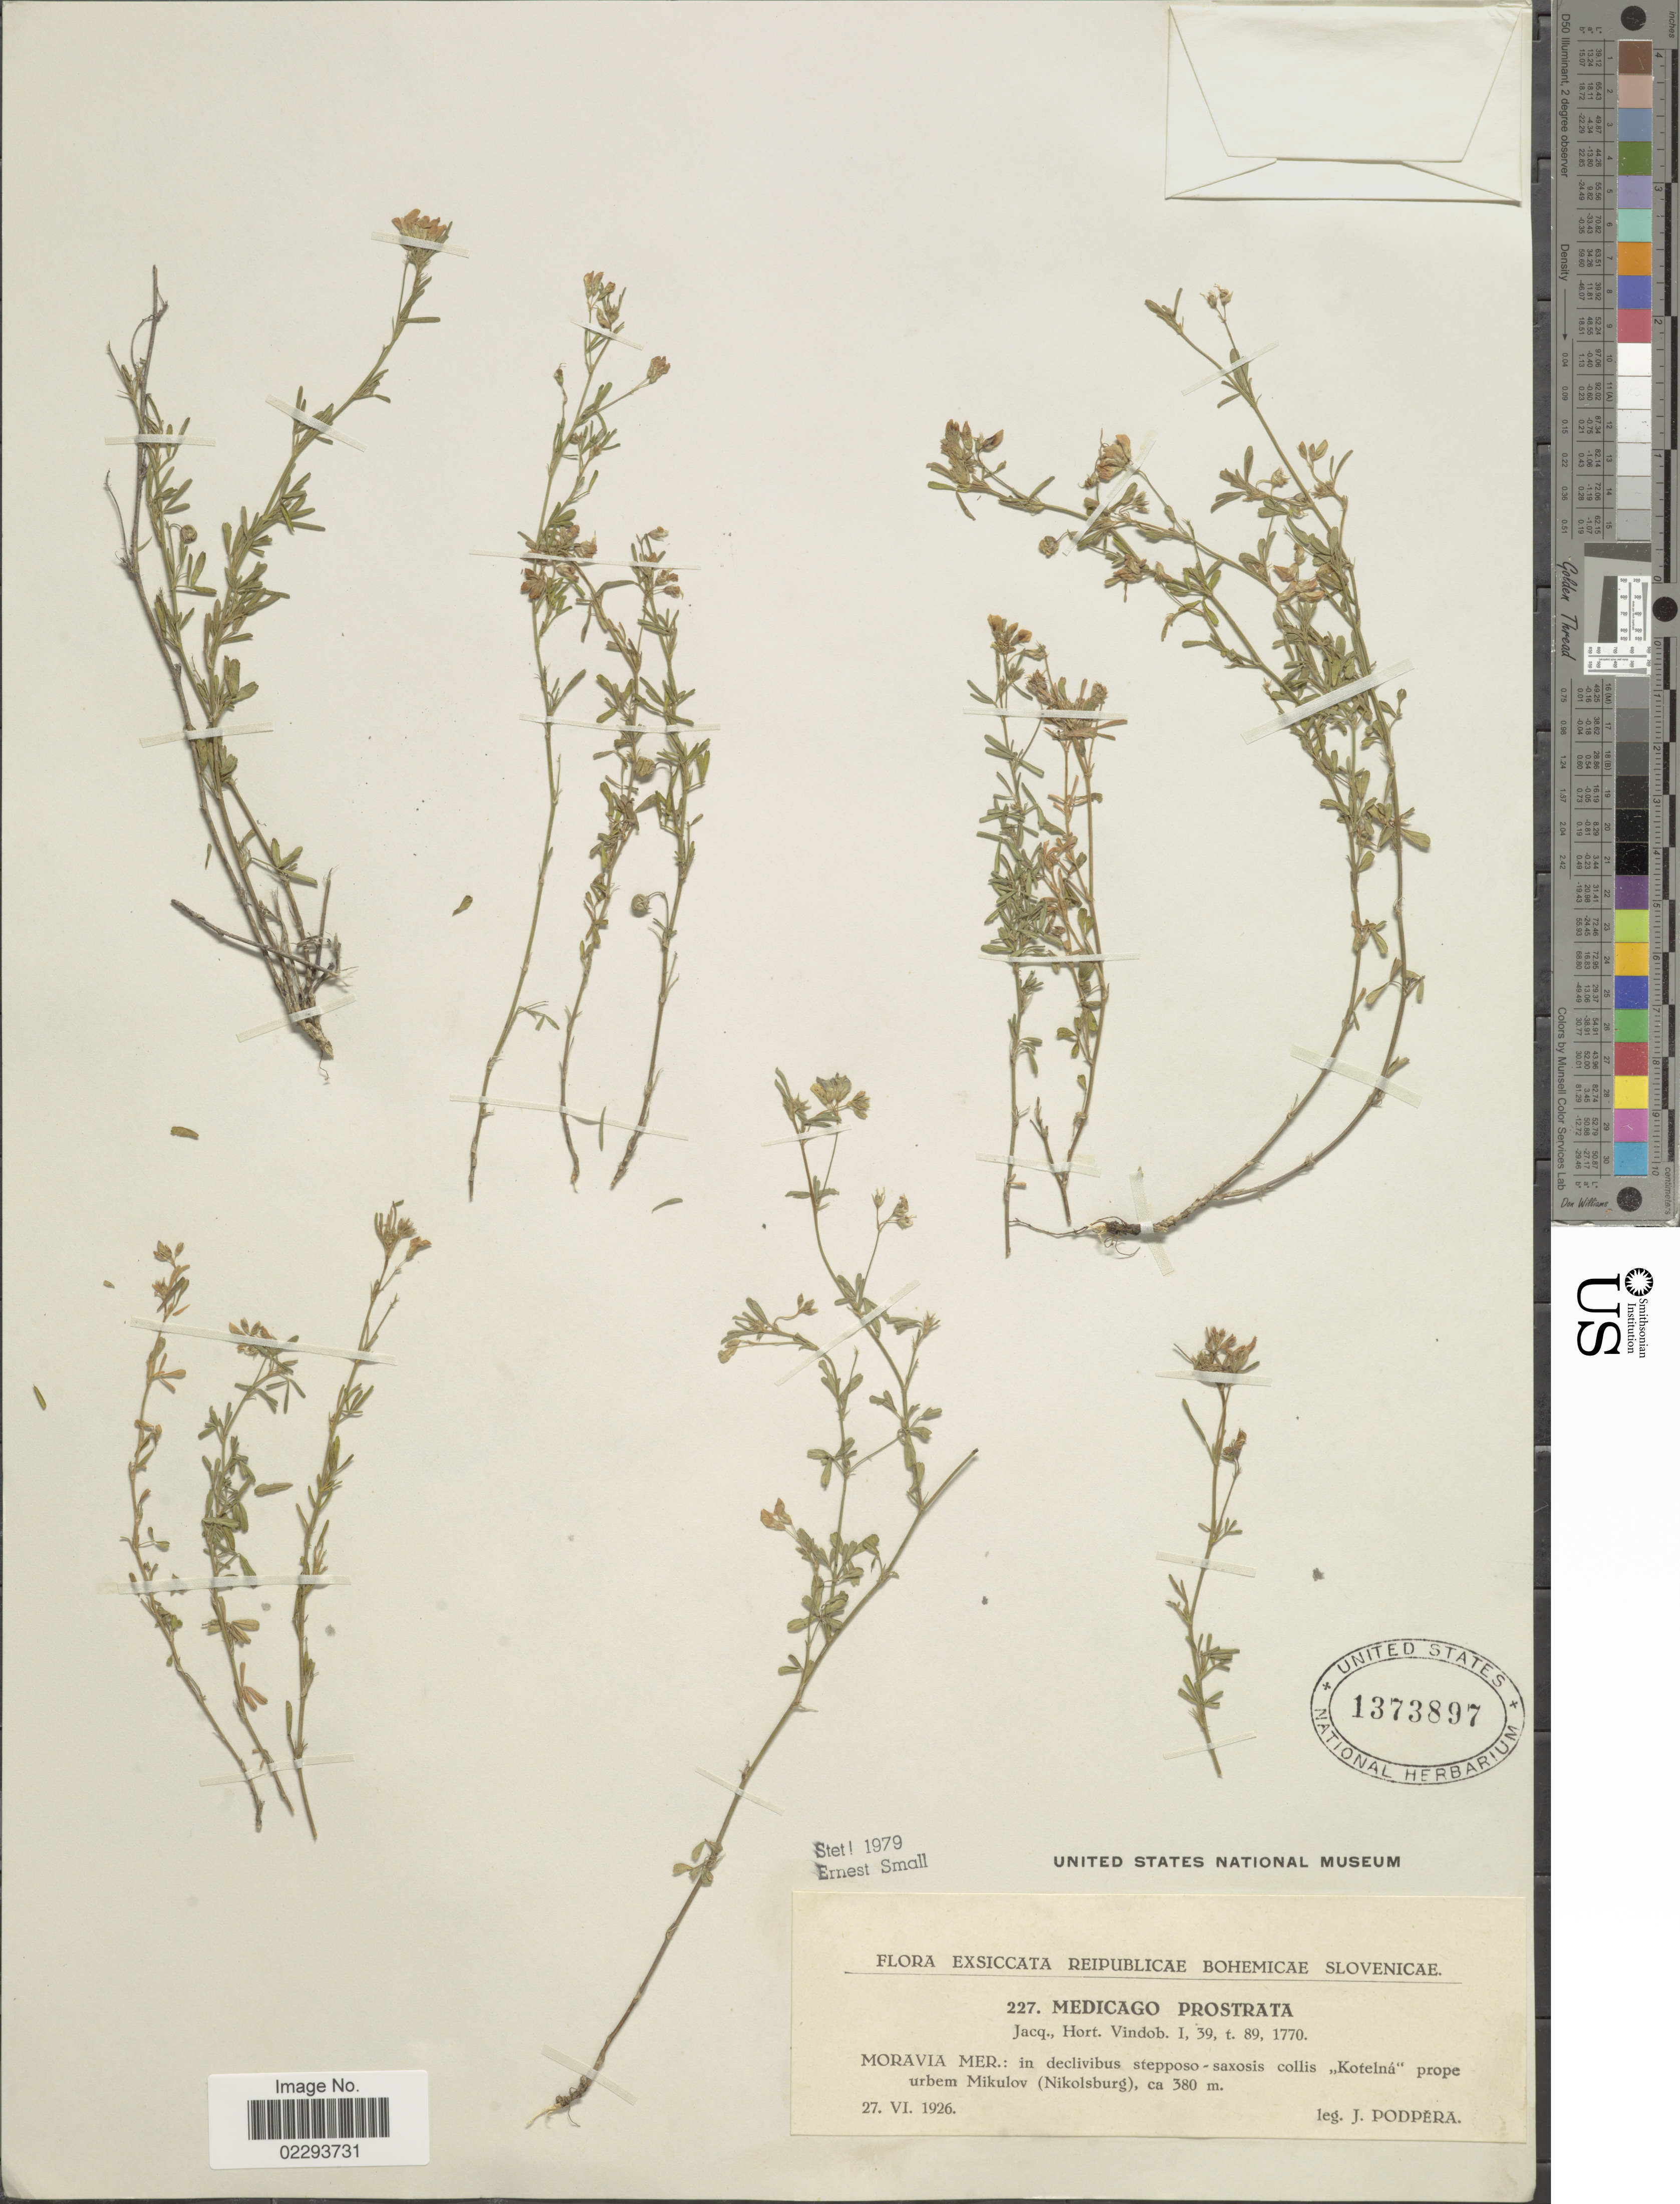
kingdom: Plantae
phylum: Tracheophyta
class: Magnoliopsida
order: Fabales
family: Fabaceae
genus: Medicago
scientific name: Medicago prostrata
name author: Jacq.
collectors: J. Podpera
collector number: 227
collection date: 1926-06-27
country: Czechia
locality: Republicae Bohemicae Slovenciae. Moravia Mer.: in declivibus Stepposo - saxosis collis , Kotelna' prope urbem Mikulov (Nikolsburg).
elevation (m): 380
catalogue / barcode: US 1373897